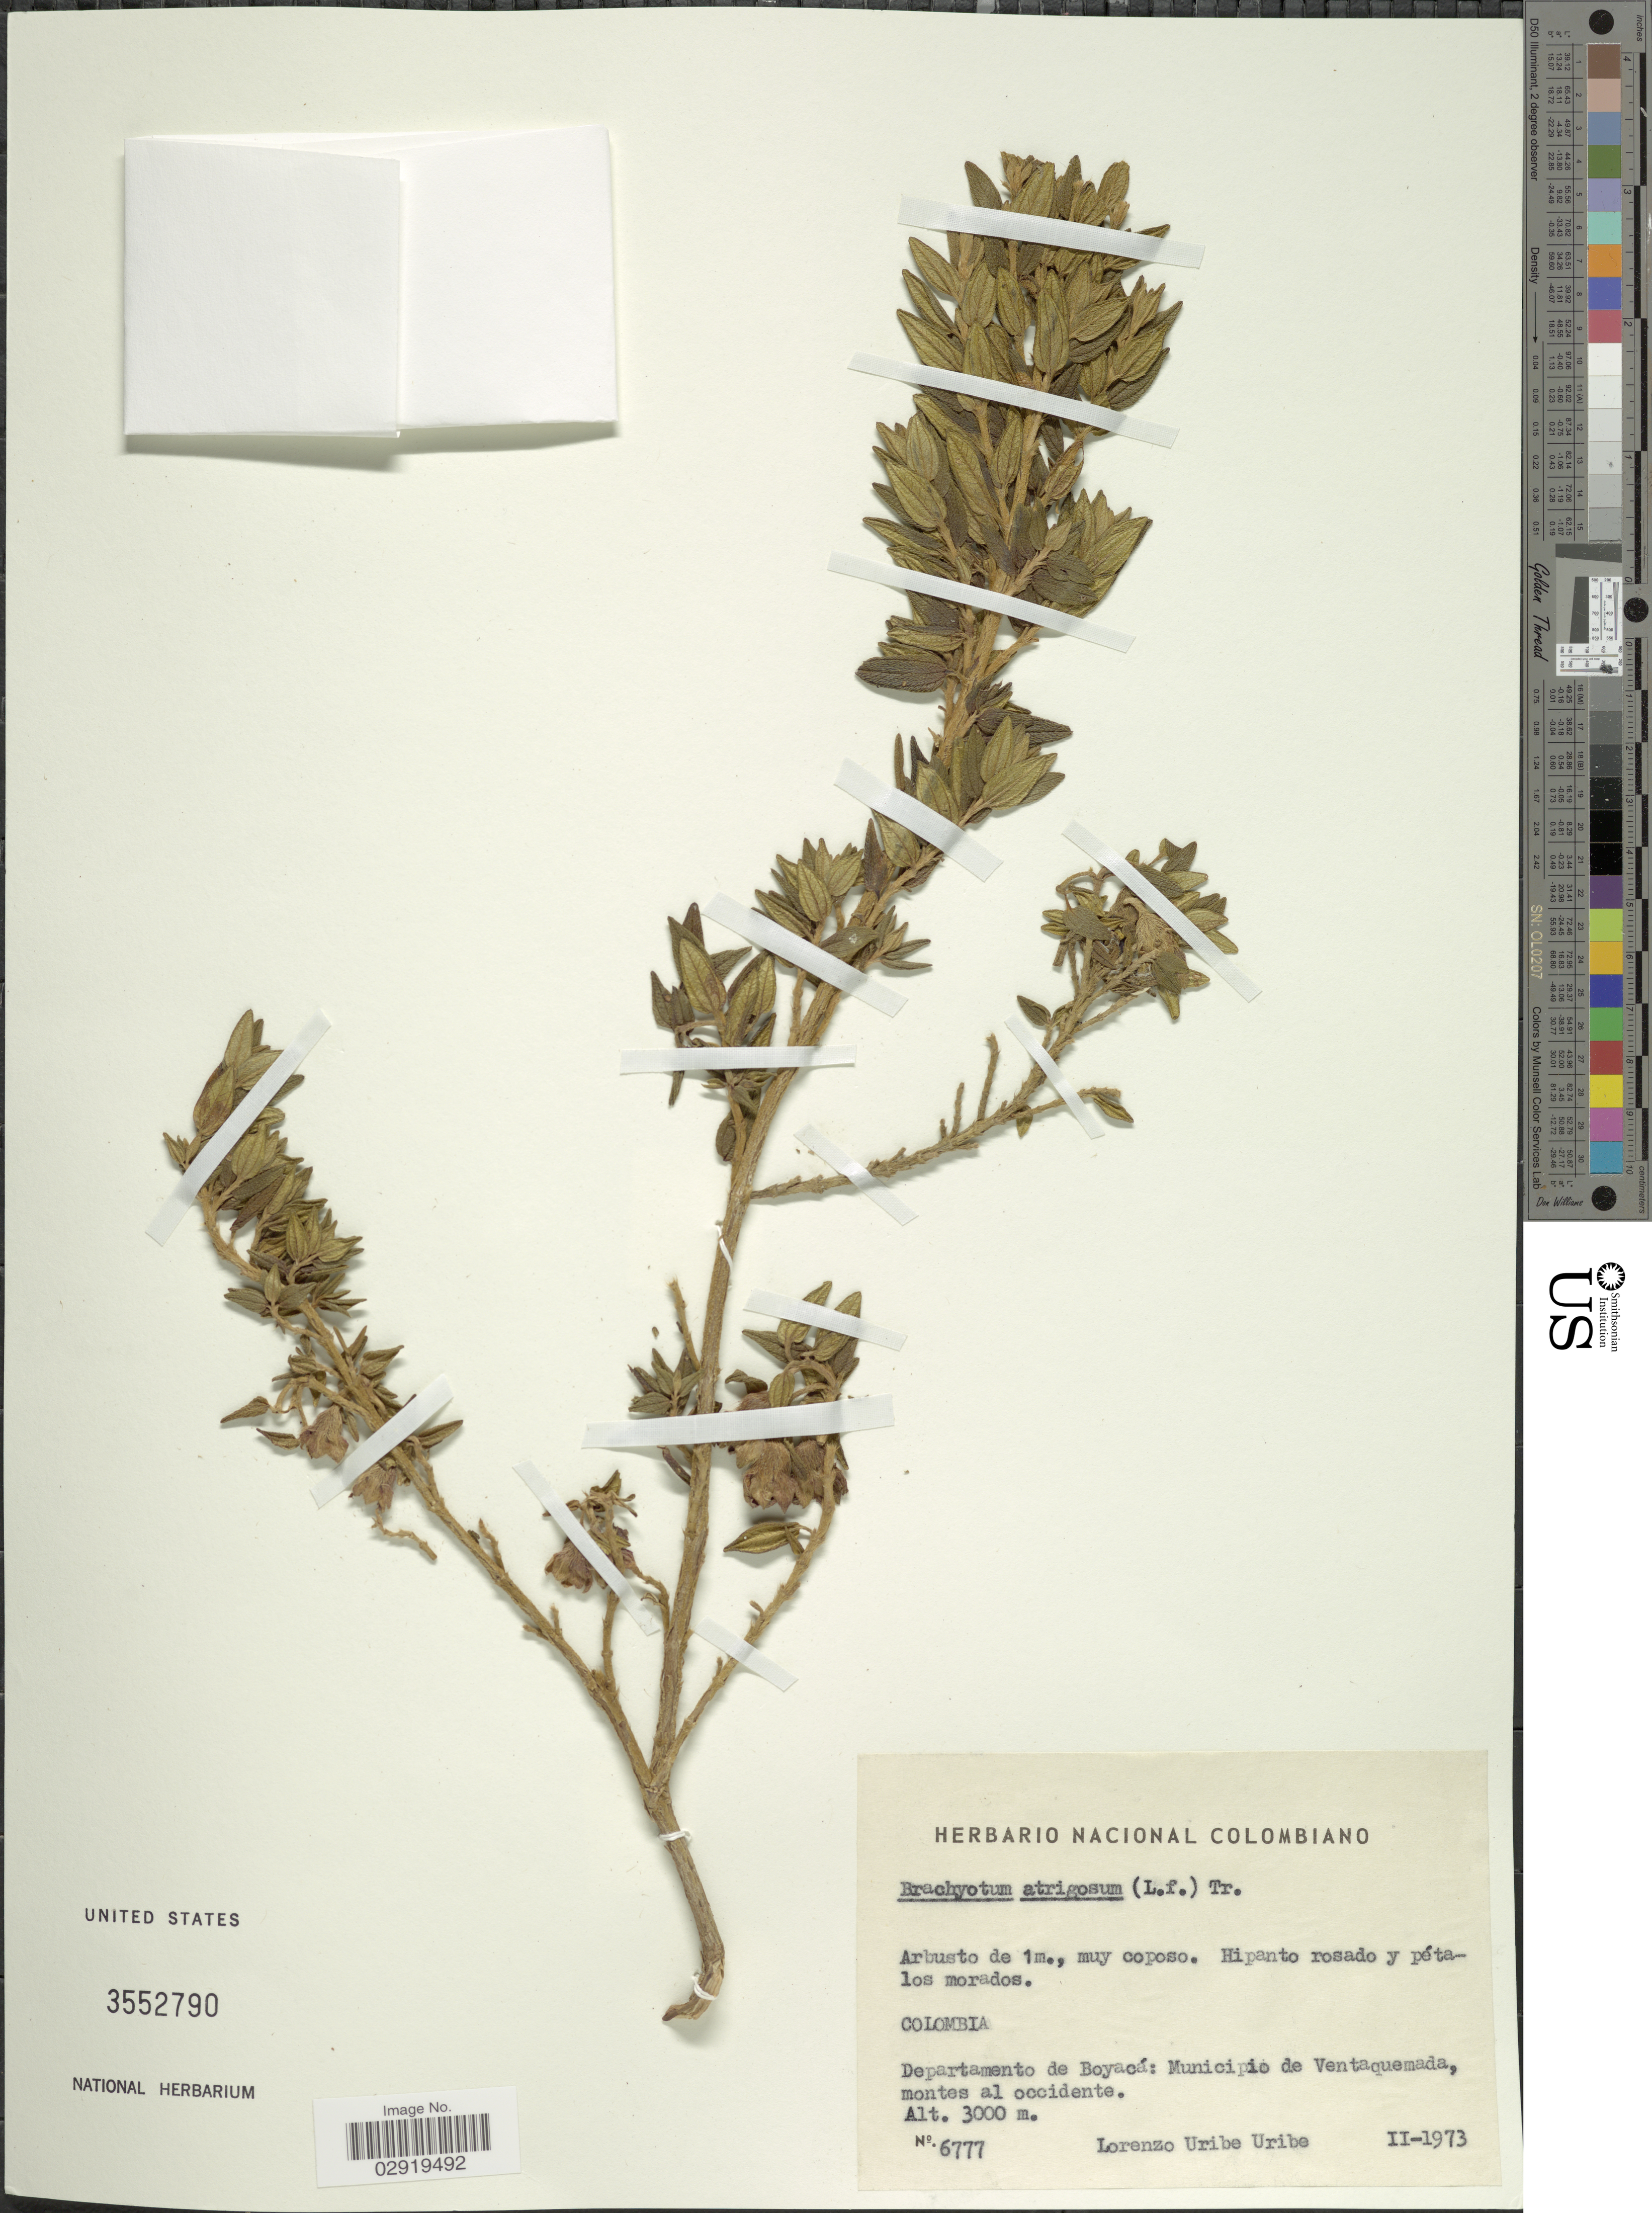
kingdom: Plantae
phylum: Tracheophyta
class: Magnoliopsida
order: Myrtales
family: Melastomataceae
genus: Brachyotum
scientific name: Brachyotum strigosum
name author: (L. f.) Triana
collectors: L. Uribe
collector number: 6777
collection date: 1973-02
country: Colombia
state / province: Boyacá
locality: Departamento de Boyacá: Municipio de Ventaquemada, montes al occidente.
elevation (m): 3000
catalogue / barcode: US 3552790